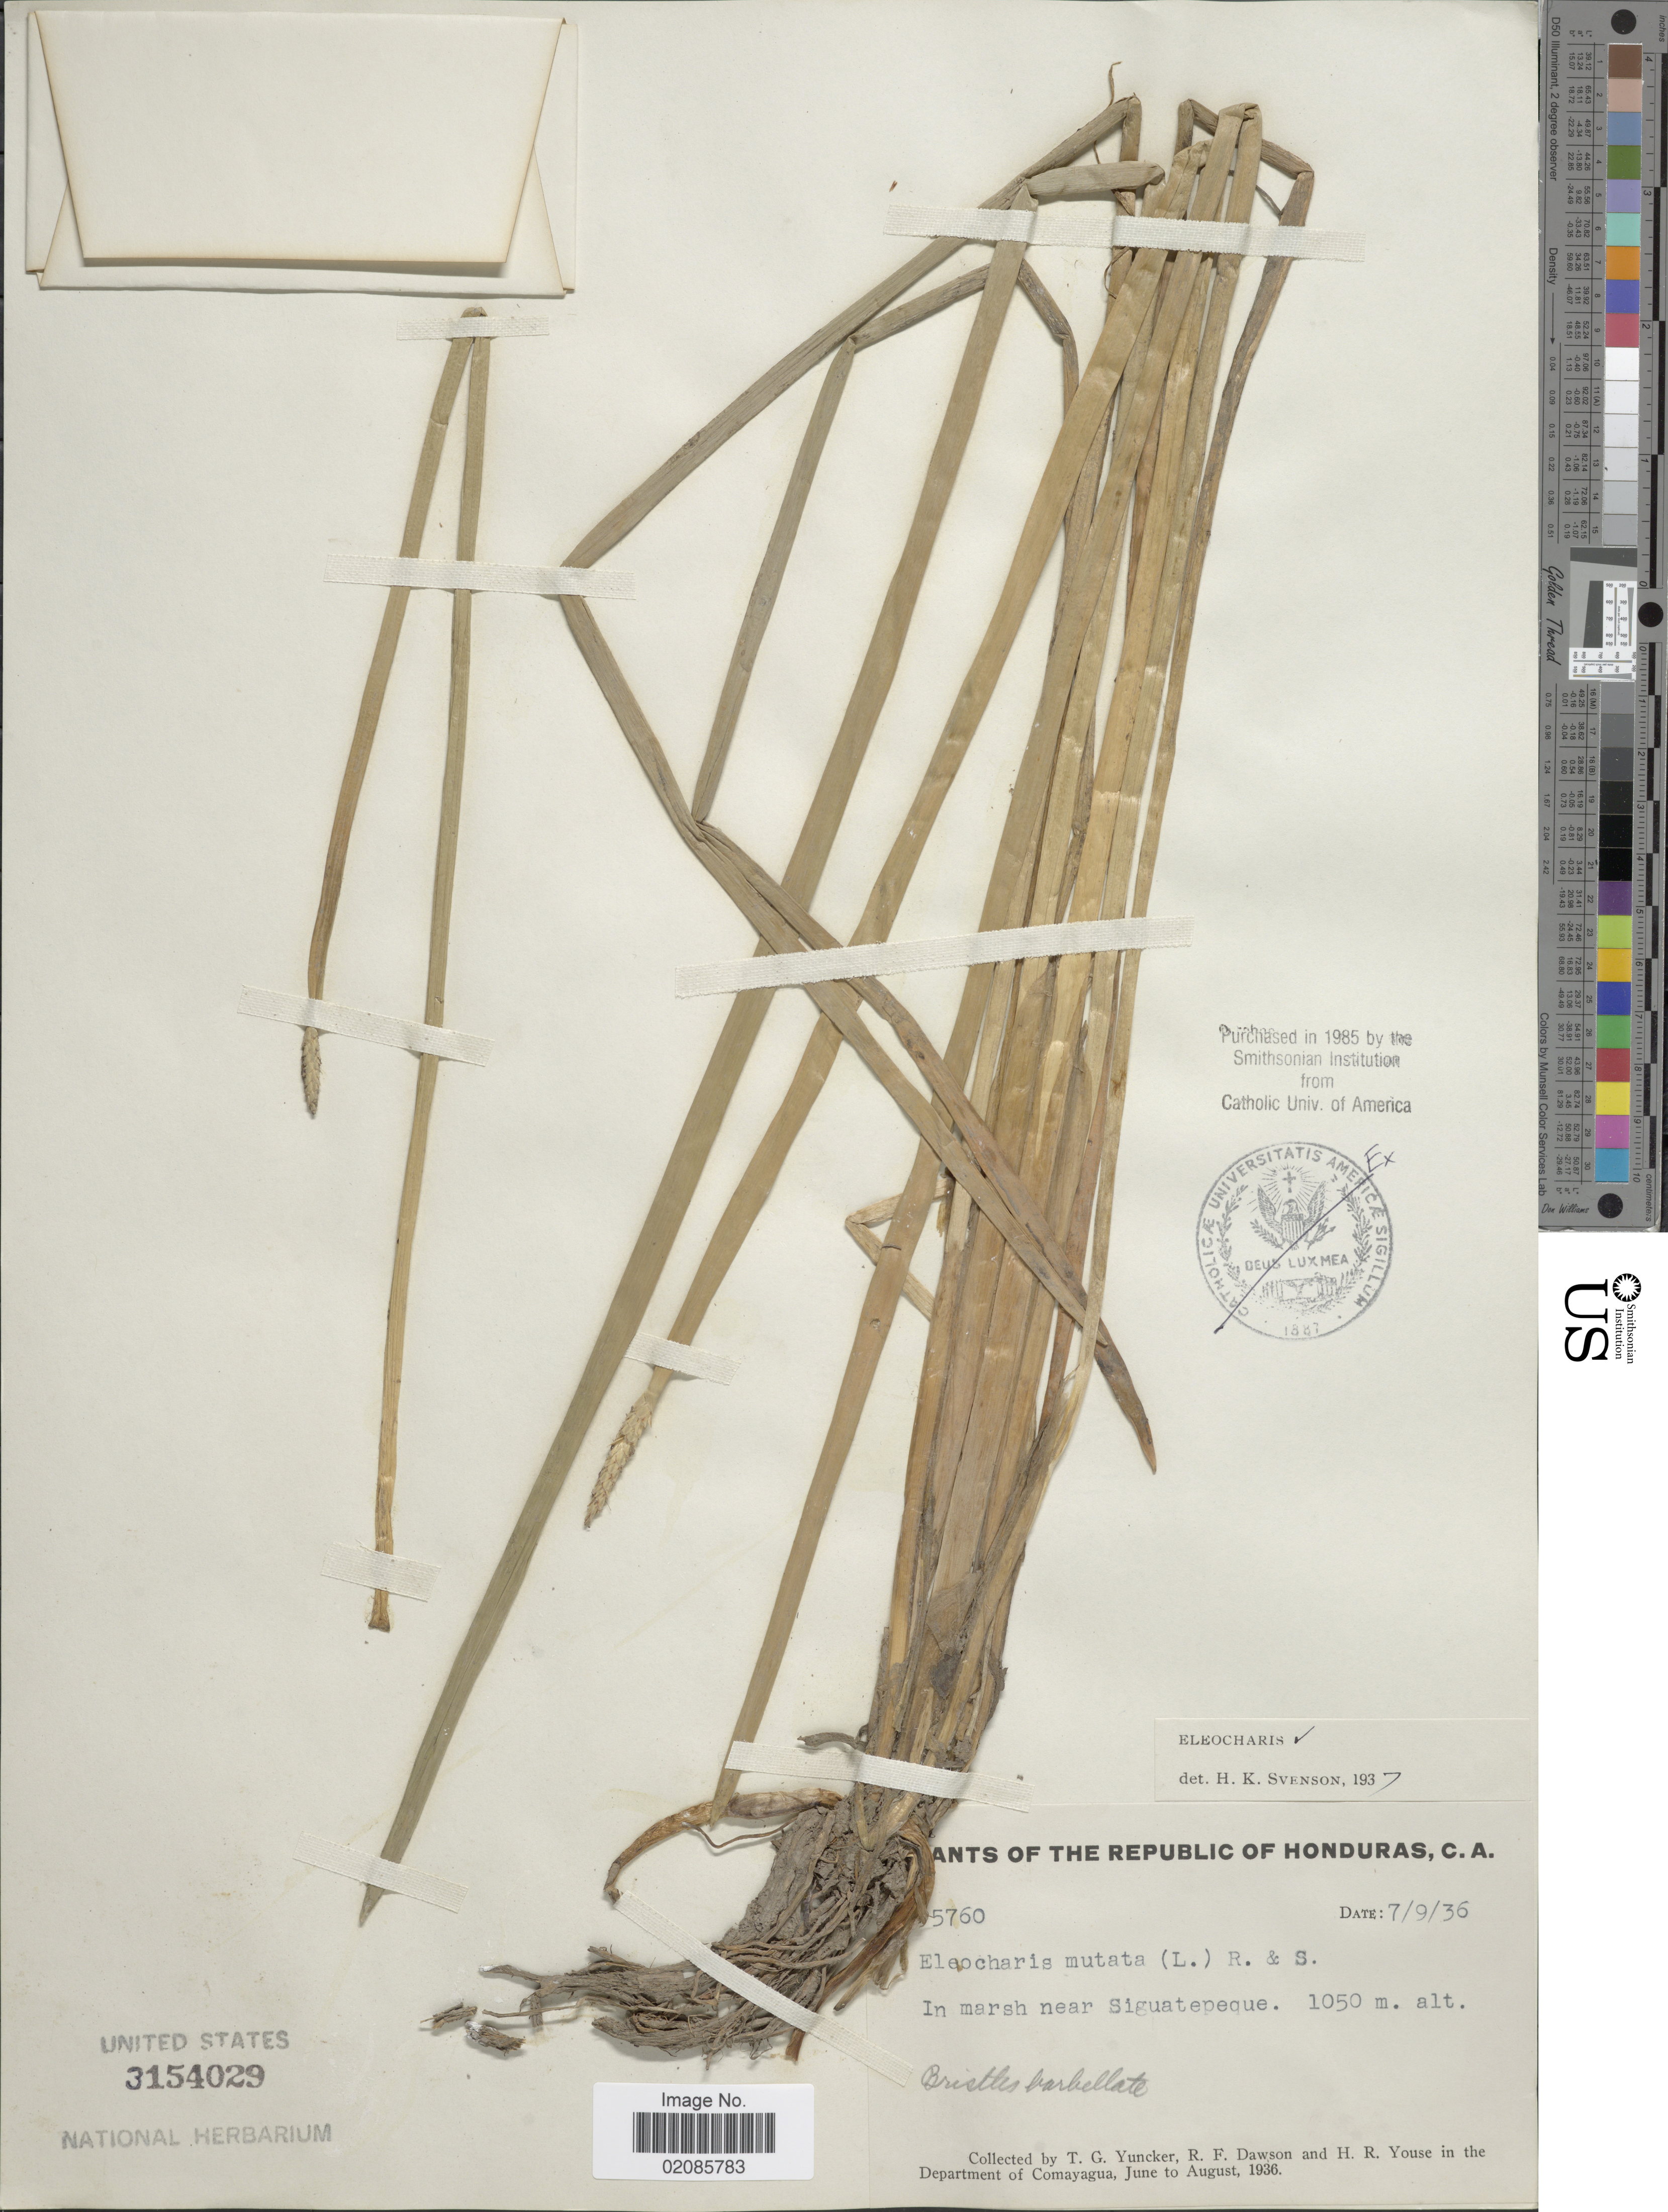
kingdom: Plantae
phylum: Tracheophyta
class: Liliopsida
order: Poales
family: Cyperaceae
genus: Eleocharis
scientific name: Eleocharis mutata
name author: (L.) Roem. & Schult.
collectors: T. G. Yuncker, R. F. Dawson & H. Youse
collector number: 5760!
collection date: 1936-07-09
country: Honduras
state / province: Comayagua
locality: In marsh near Siguatepeque, bristles barbellate.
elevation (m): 1050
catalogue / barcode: US 3154029